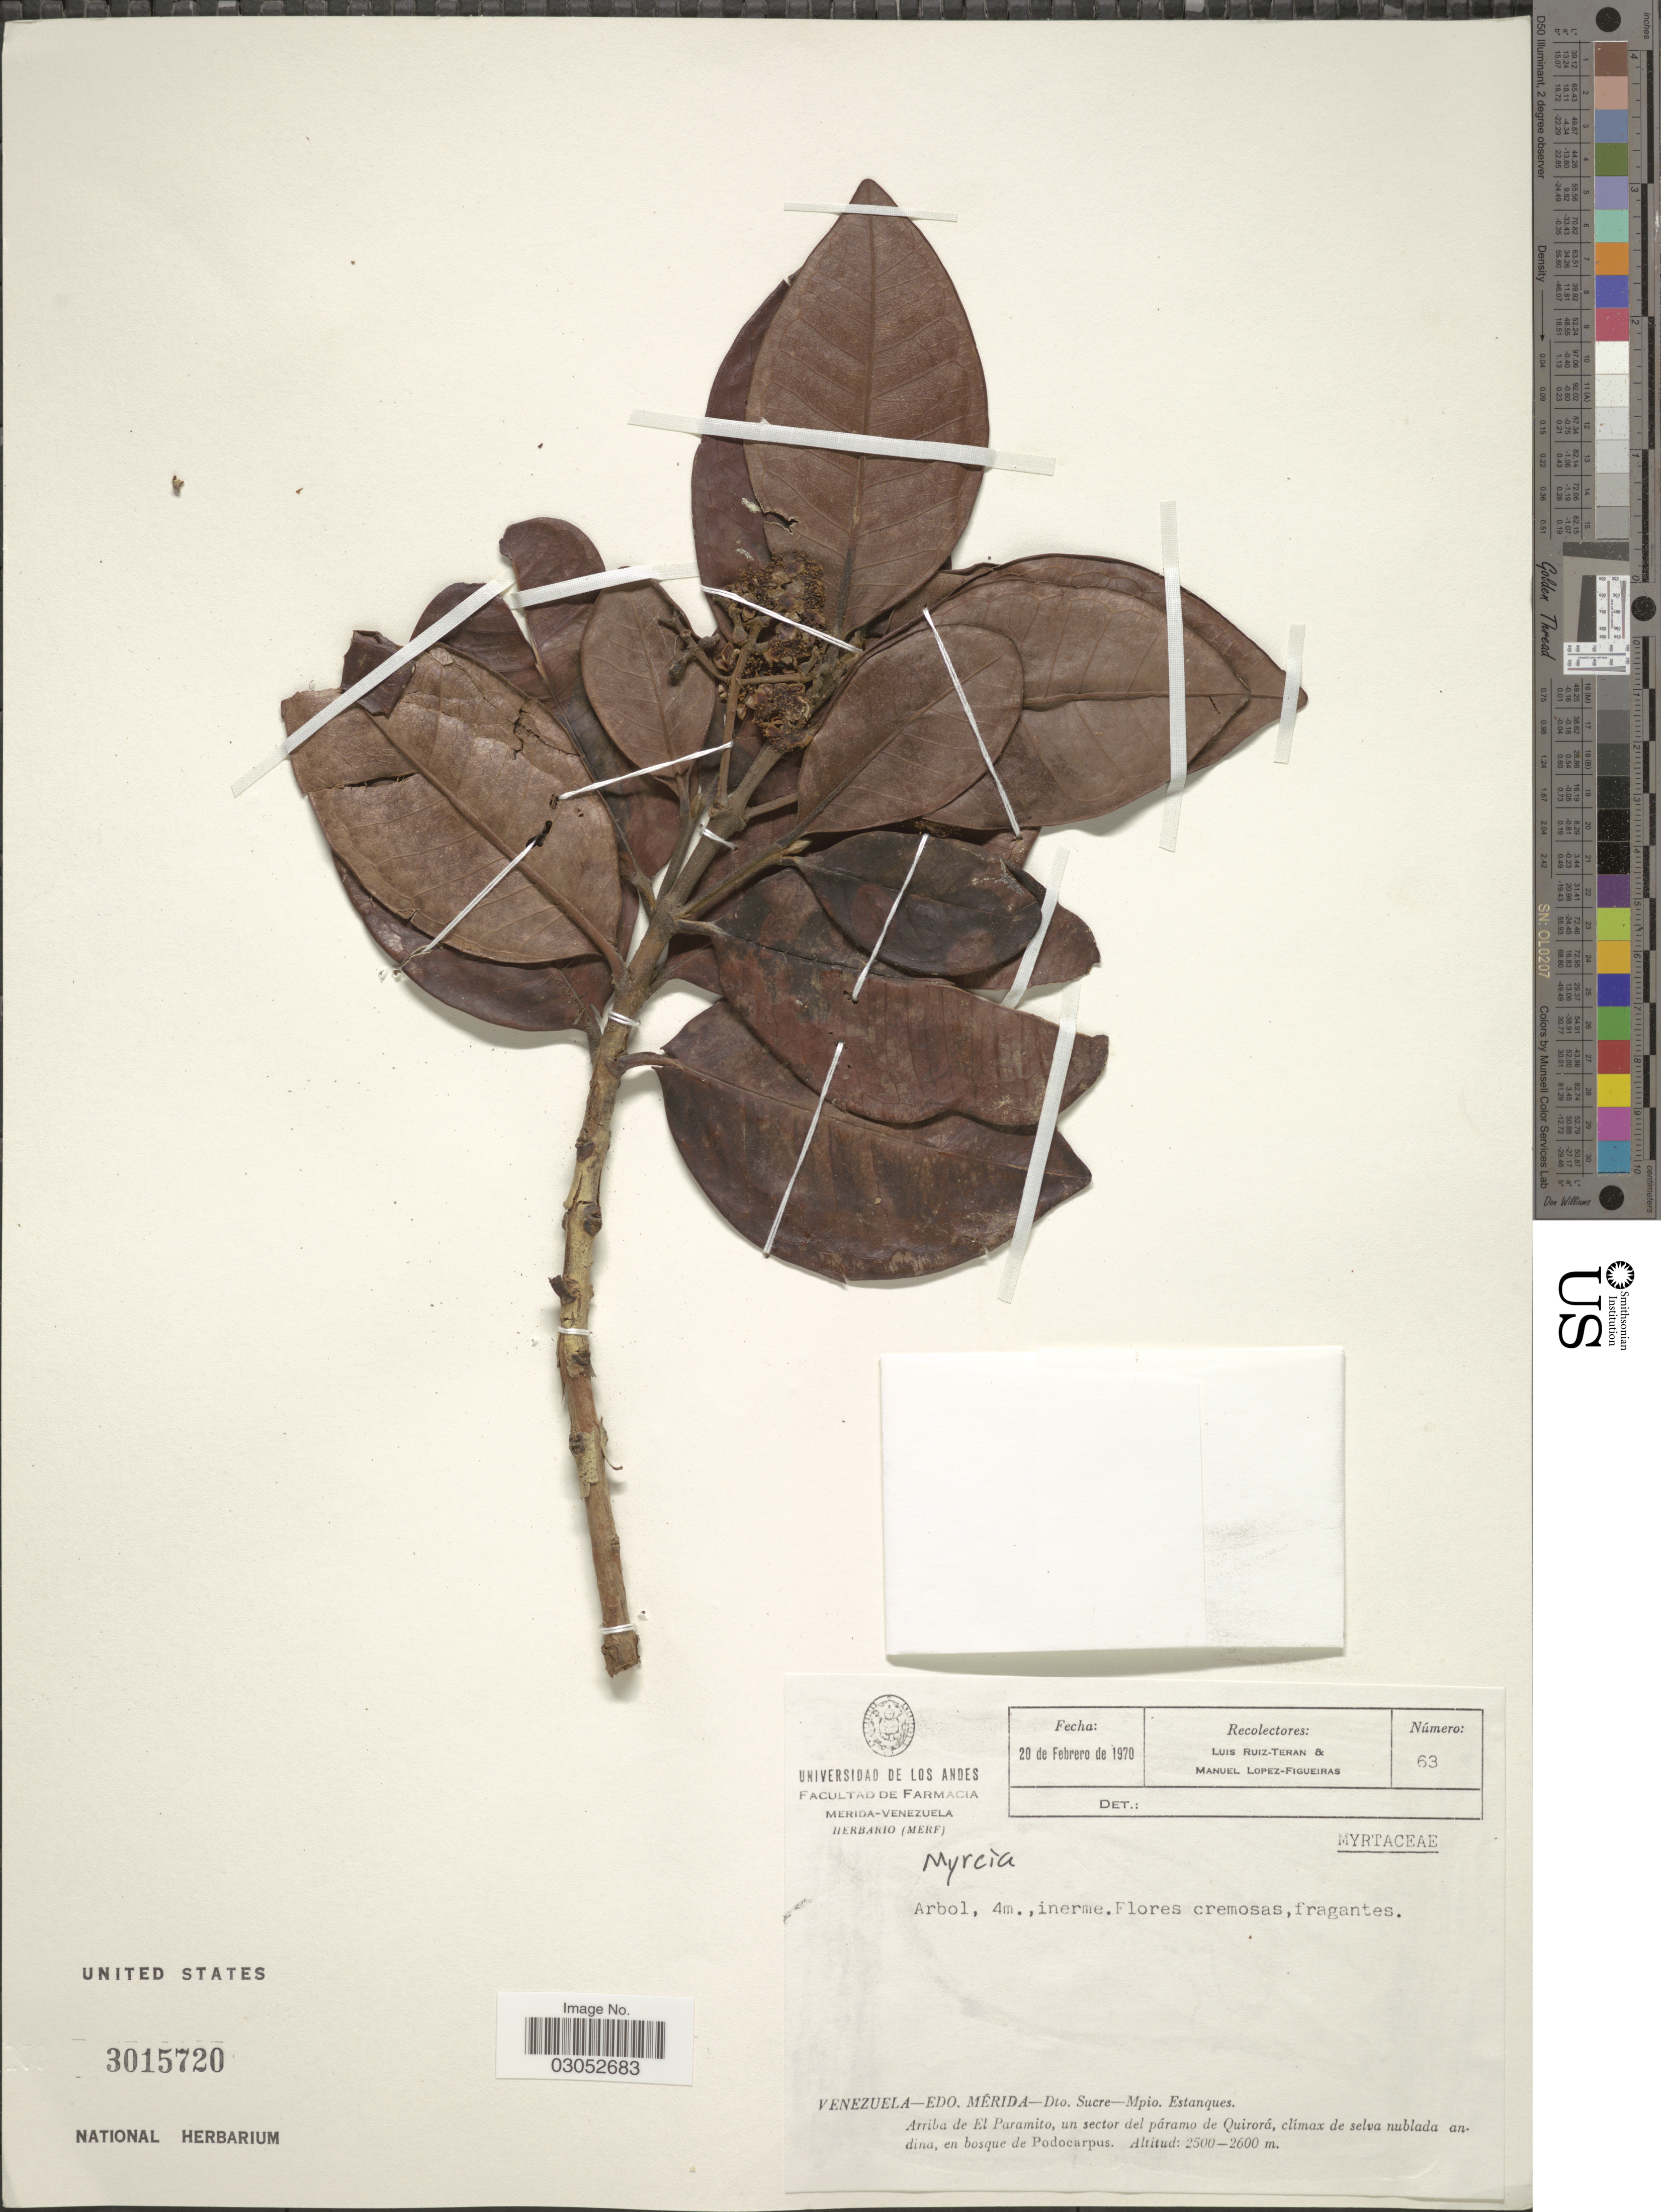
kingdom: Plantae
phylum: Tracheophyta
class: Magnoliopsida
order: Myrtales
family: Myrtaceae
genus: Myrcia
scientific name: Myrcia sp.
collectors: L. Teran & M. López Figueiras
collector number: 63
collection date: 1970-02-20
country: Venezuela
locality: Edo. Mérida-Dto. Sucre-Mpio. Estanques. Arriba de El Paramito, un sector del páramo de Quirorá, clímax de selva nublada andina, en bosque de Podocarpus.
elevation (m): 2500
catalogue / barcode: US 3015720